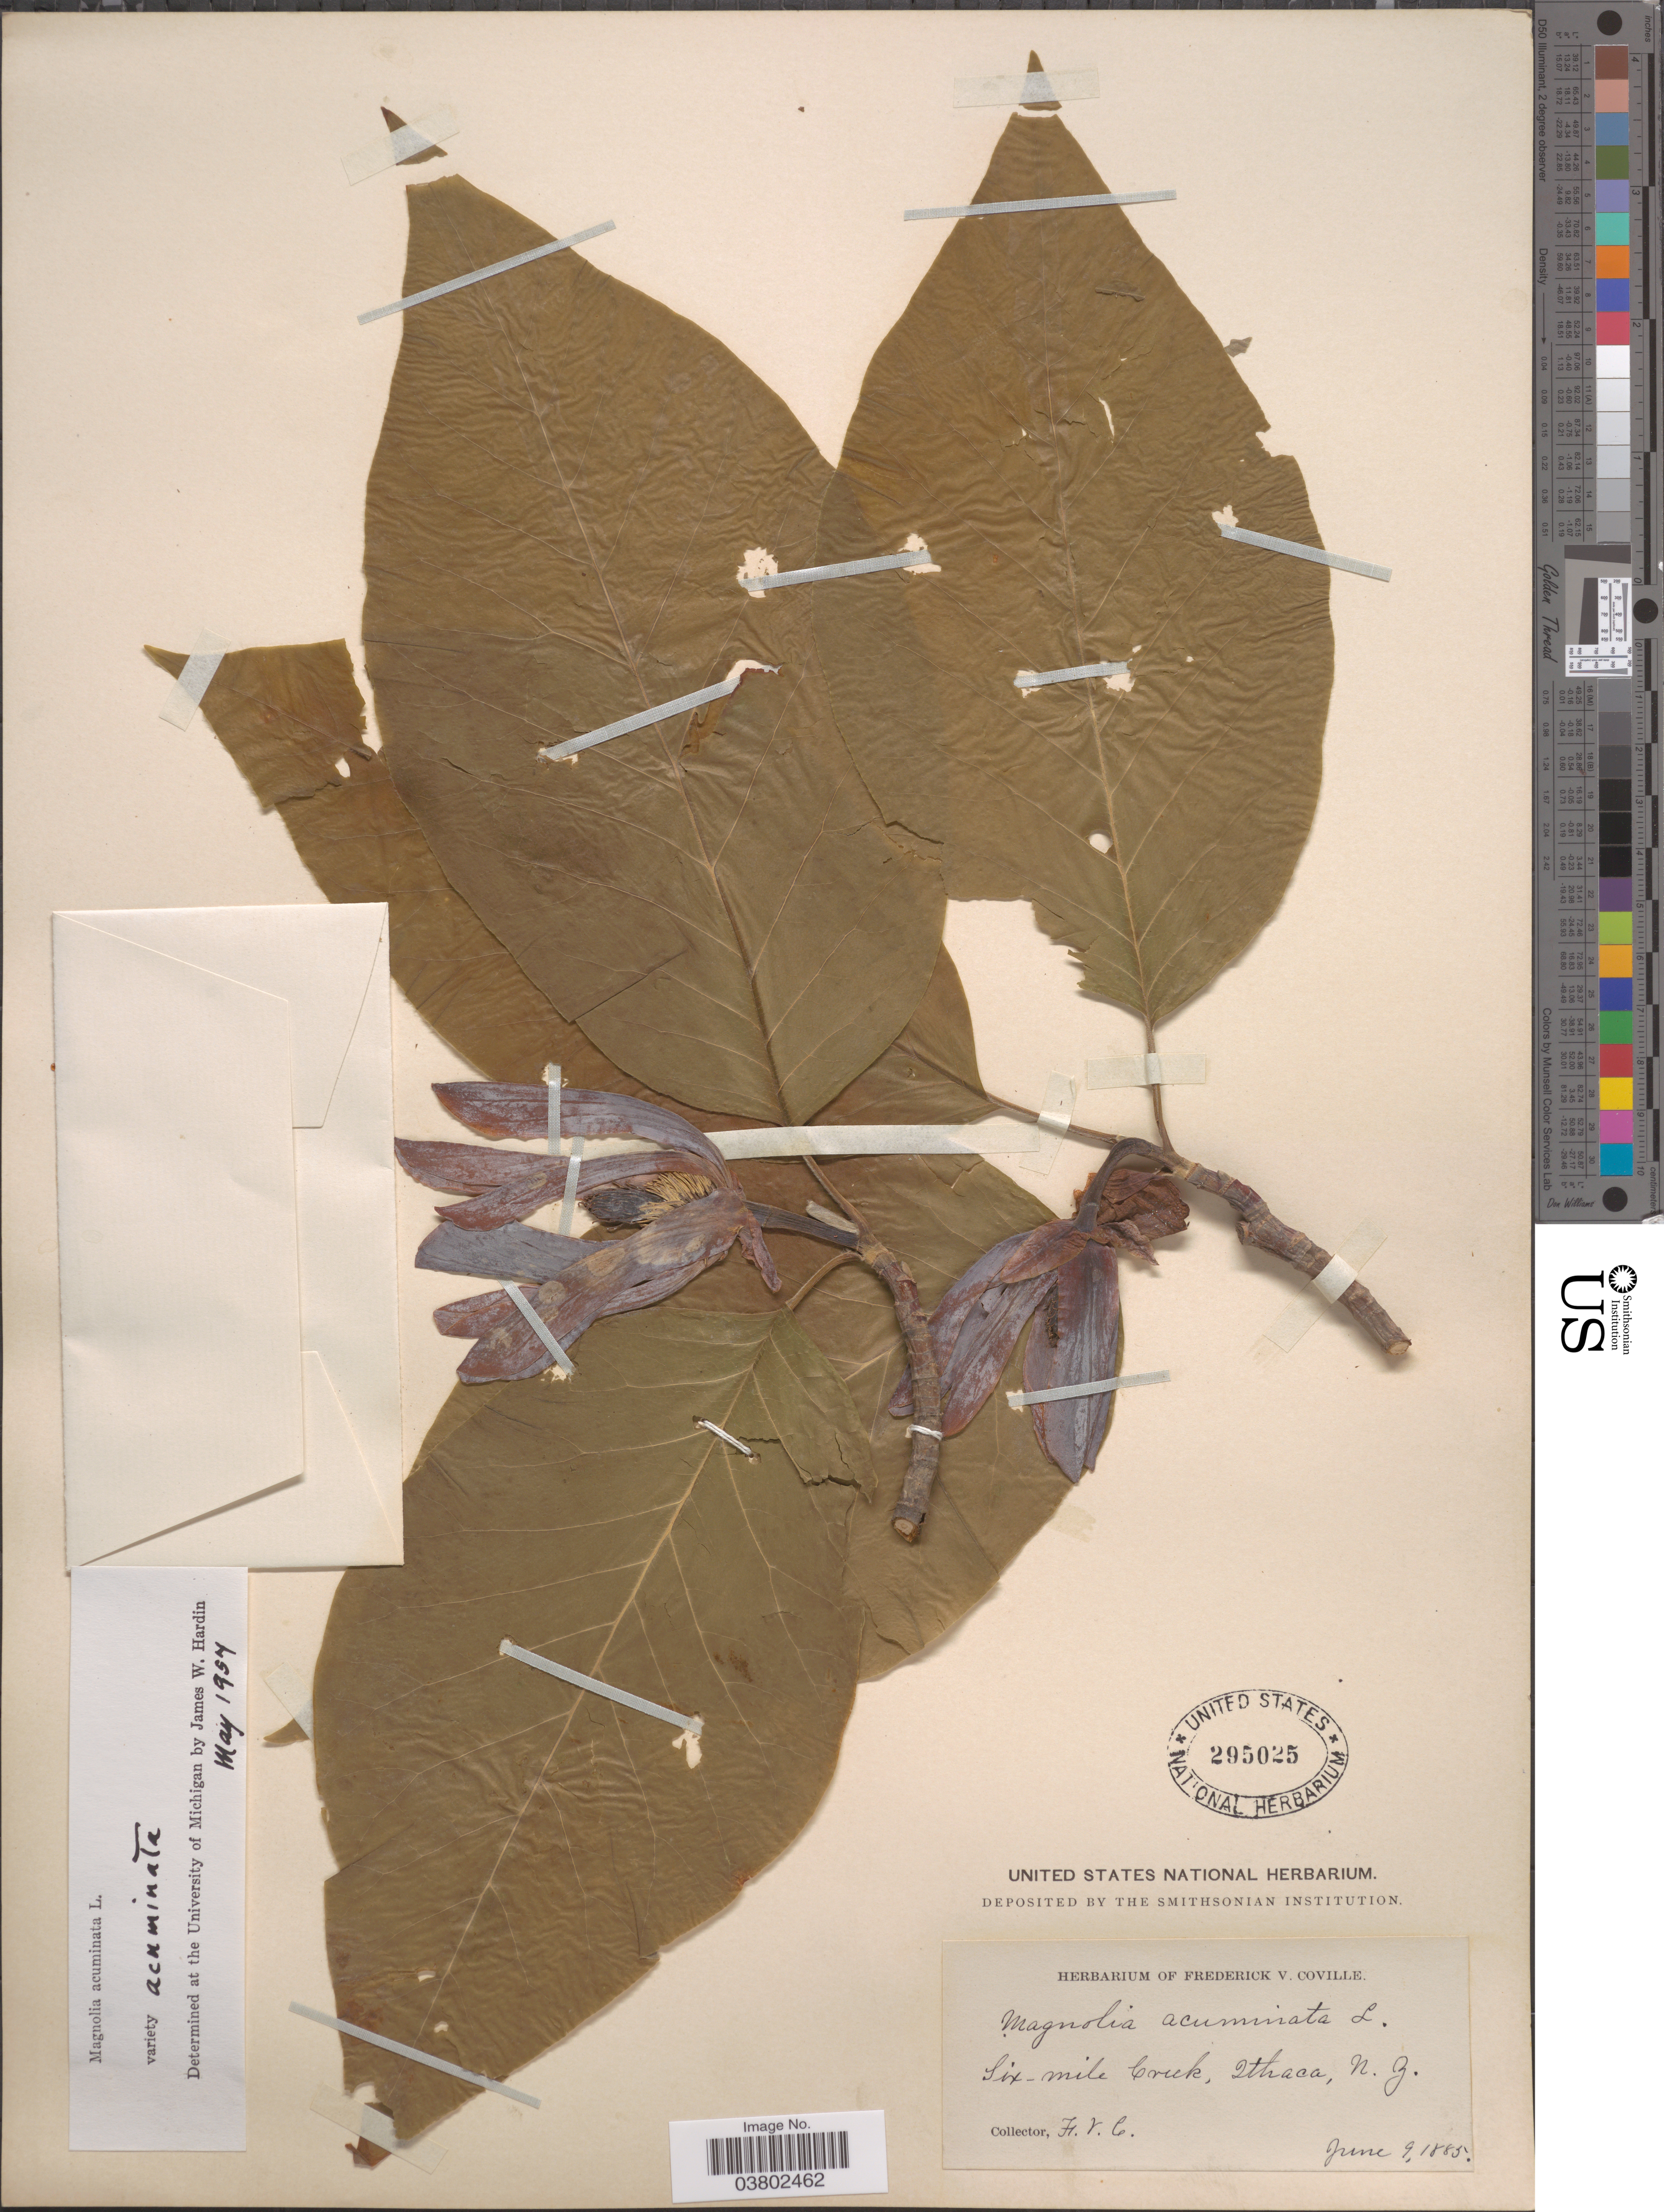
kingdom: Plantae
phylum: Tracheophyta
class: Magnoliopsida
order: Magnoliales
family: Magnoliaceae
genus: Magnolia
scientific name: Magnolia acuminata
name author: (L.) L.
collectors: F. V. Coville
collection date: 1885-06-09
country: United States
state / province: New York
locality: Six-mile Creek, Ithaca.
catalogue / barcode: US 295025